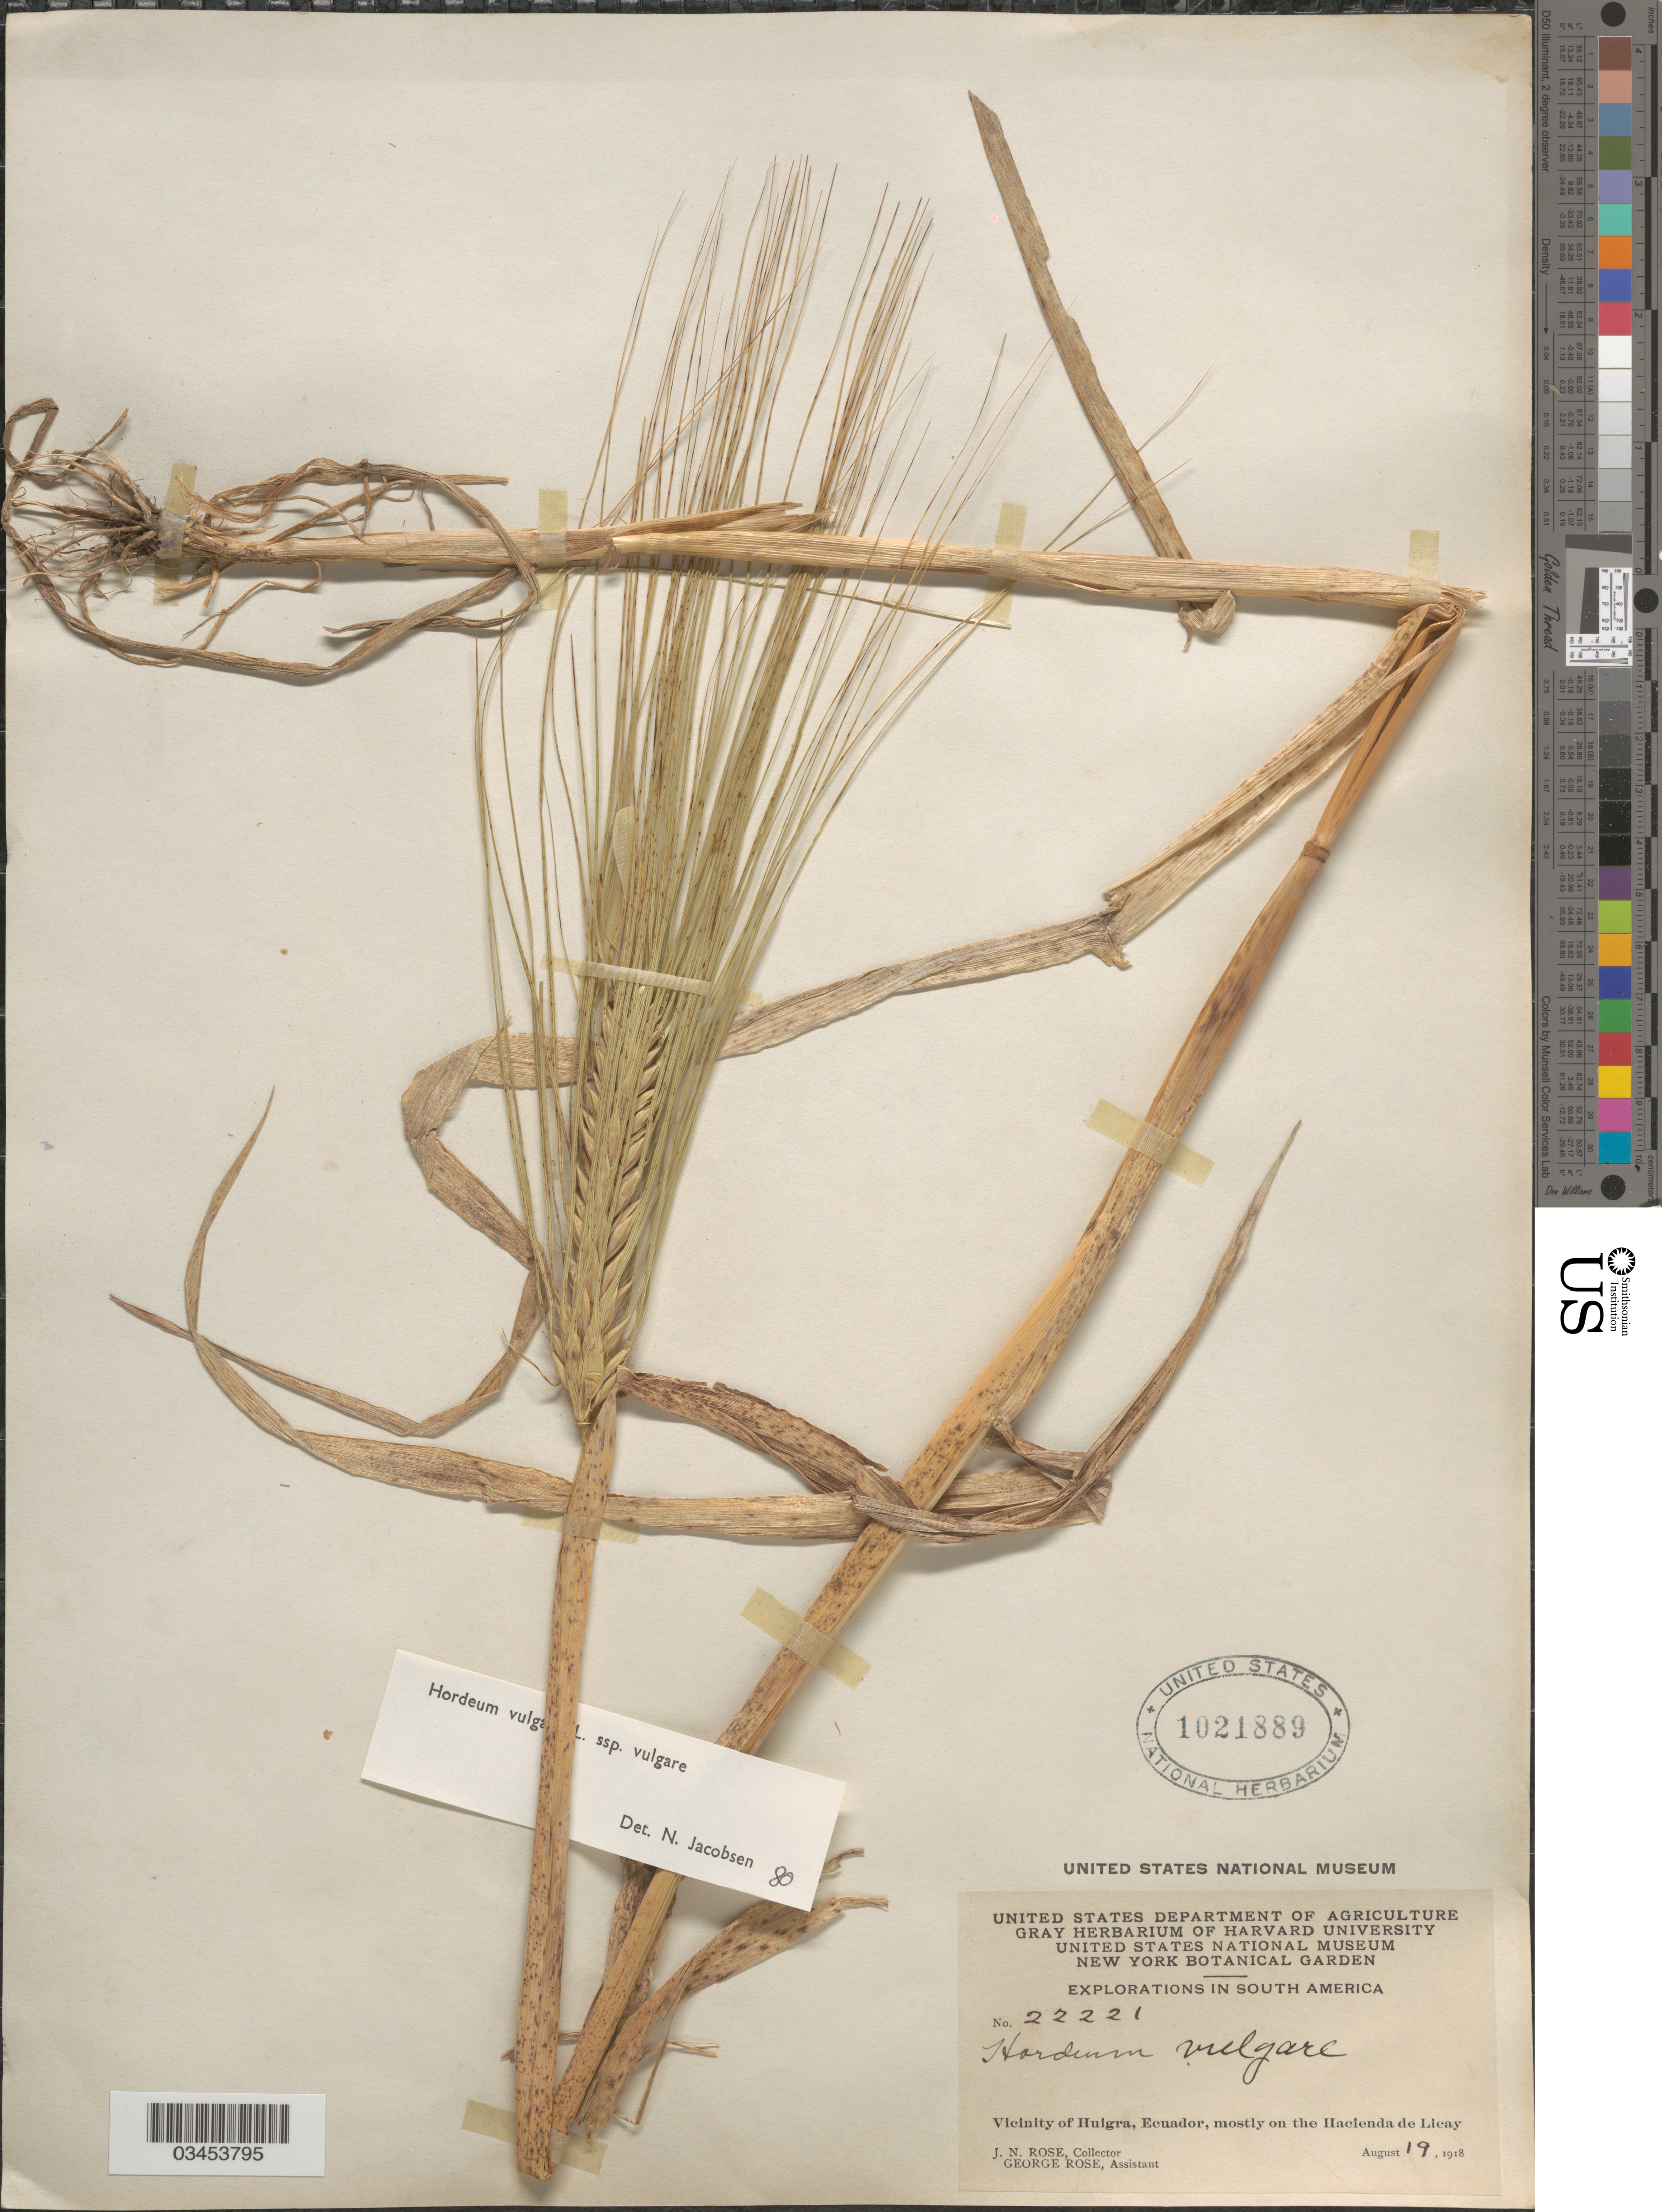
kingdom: Plantae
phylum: Tracheophyta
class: Liliopsida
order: Poales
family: Poaceae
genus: Hordeum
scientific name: Hordeum vulgare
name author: L.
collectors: J. N. Rose & G. Rose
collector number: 22221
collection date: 1918-08-19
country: Ecuador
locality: Explorations in South America. Vicinity of Huigra, Ecuador, mostly on the Hacienda de Licay.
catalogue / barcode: US 1021889